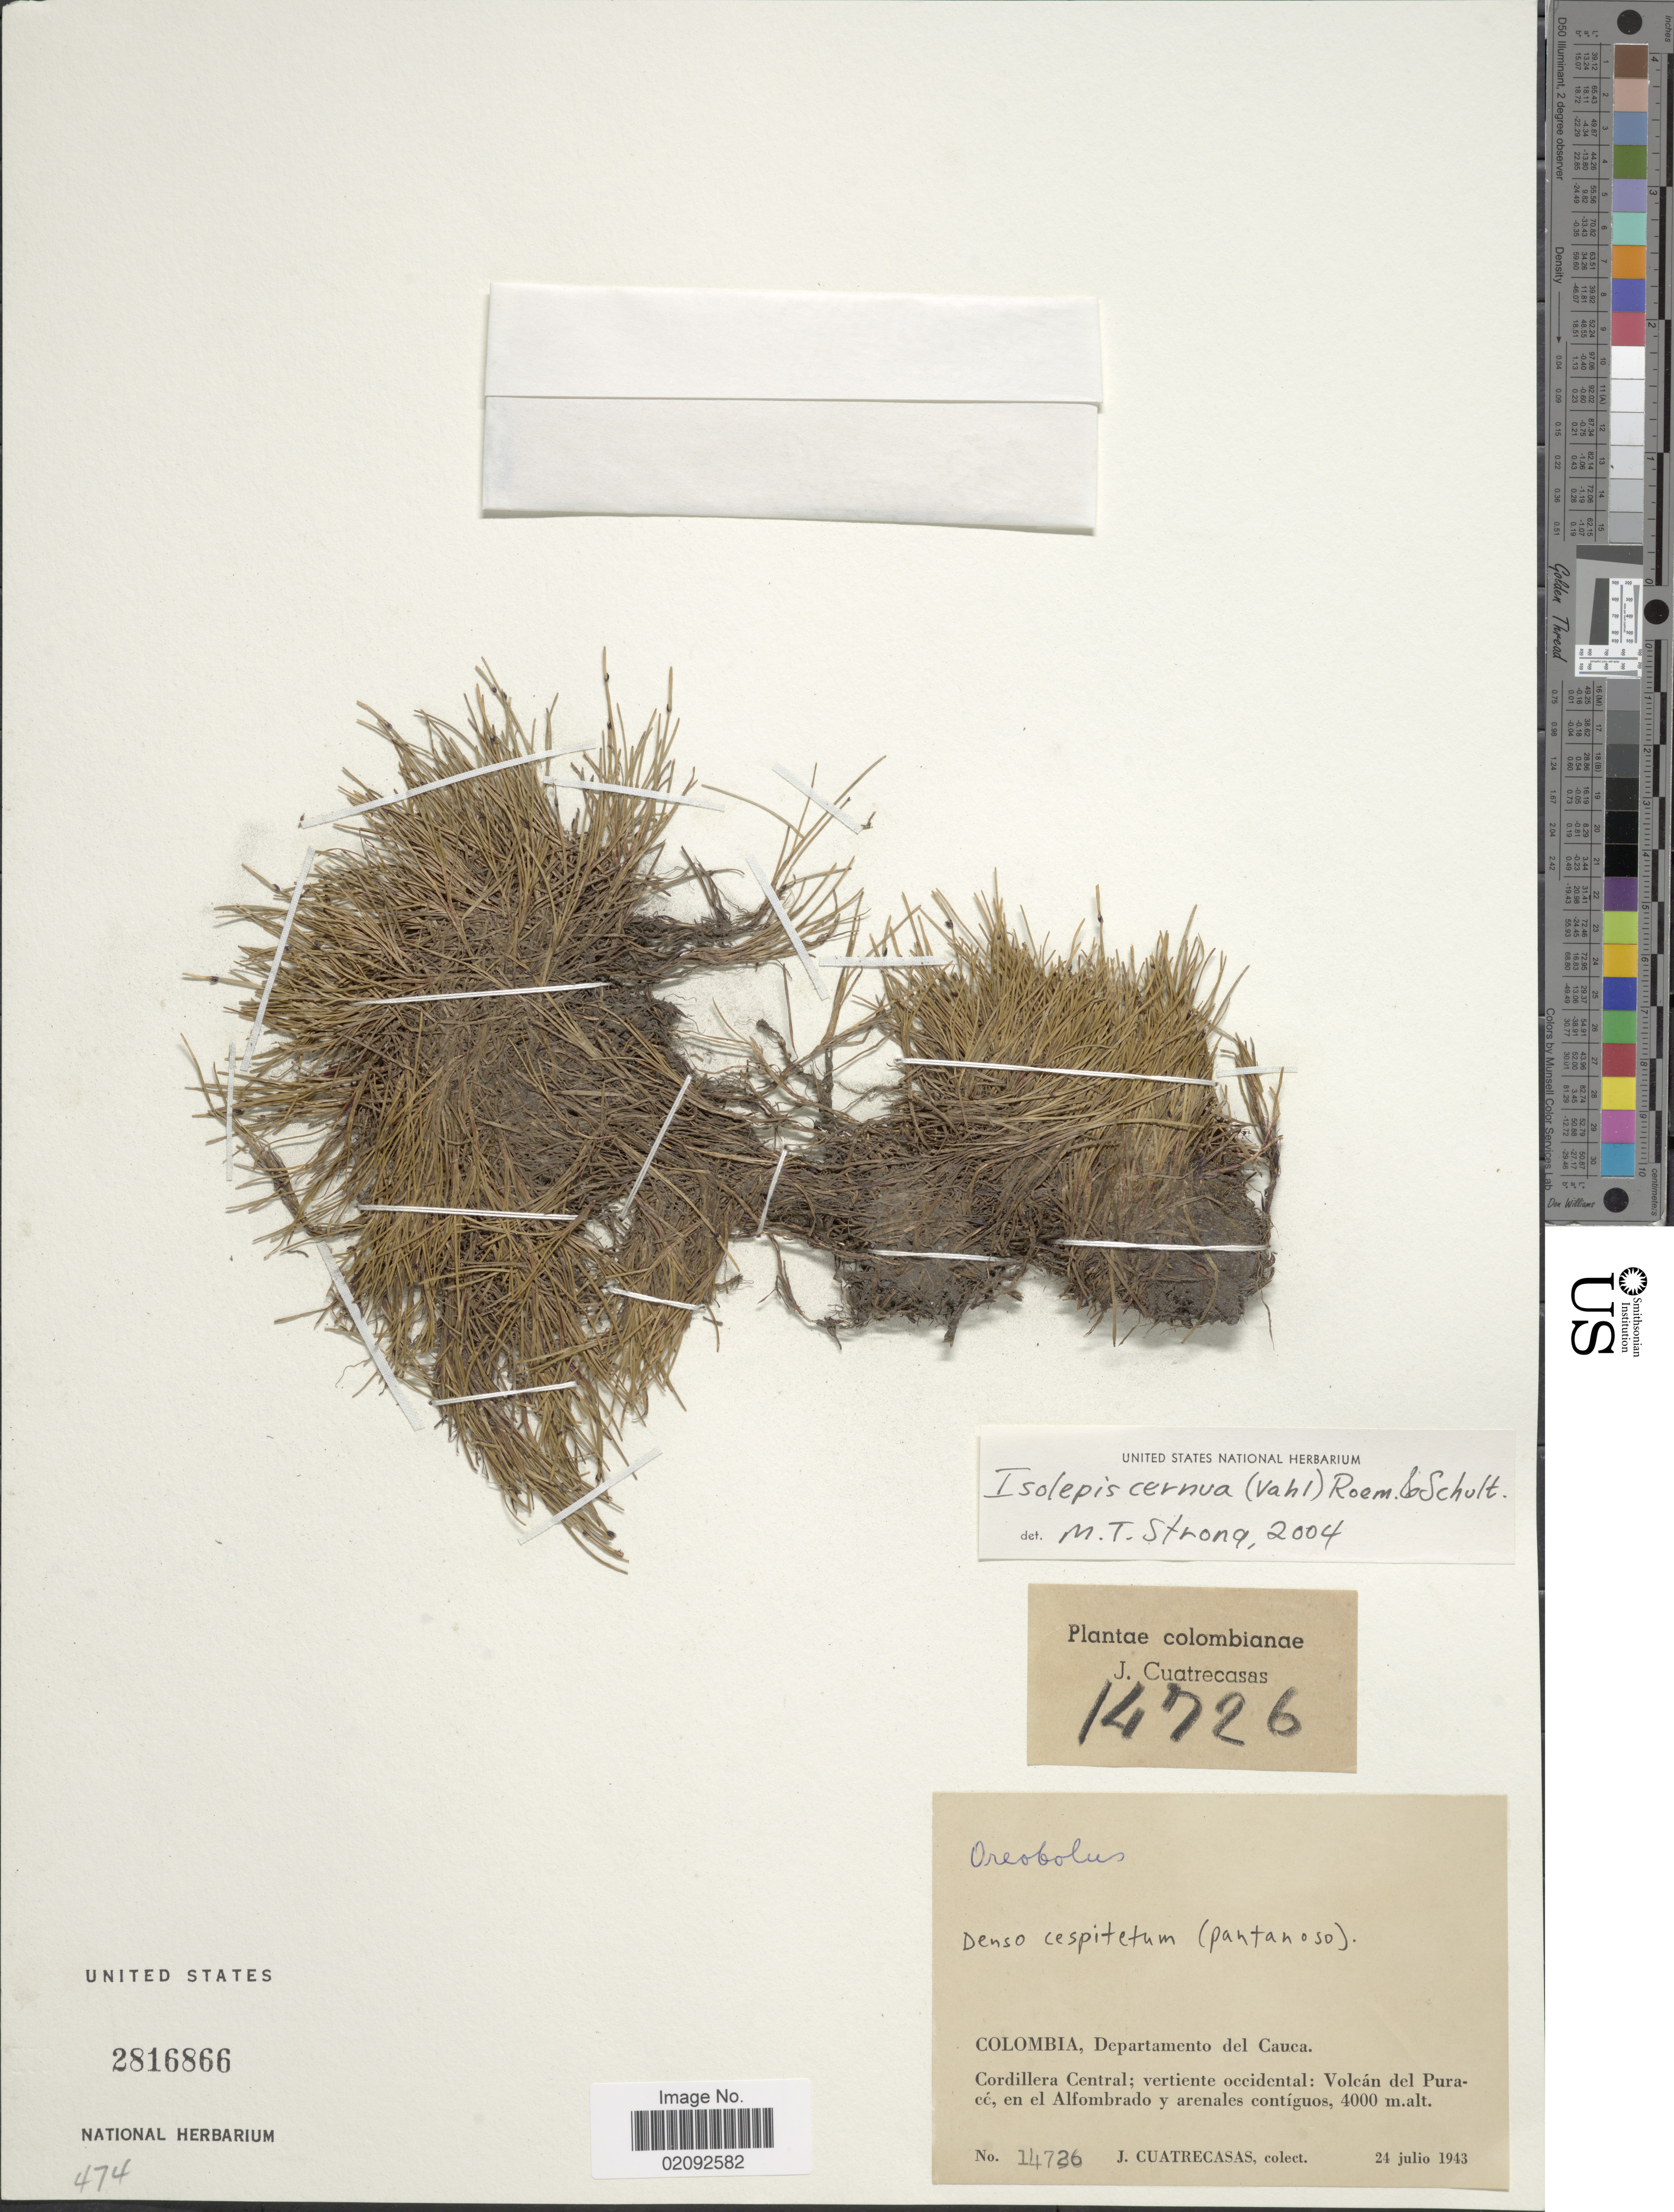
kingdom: Plantae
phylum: Tracheophyta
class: Liliopsida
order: Poales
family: Cyperaceae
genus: Isolepis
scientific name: Isolepis cernua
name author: (Vahl) Roem. & Schult.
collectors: J. Cuatrecasas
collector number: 14726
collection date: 1943-07-24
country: Colombia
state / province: Cauca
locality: Departamento del Cauca, Cordillera Central; vertiente occidental: Volcan del Purace, en el Alfombrado y arenales contiguos.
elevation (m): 4000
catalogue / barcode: US 2816866